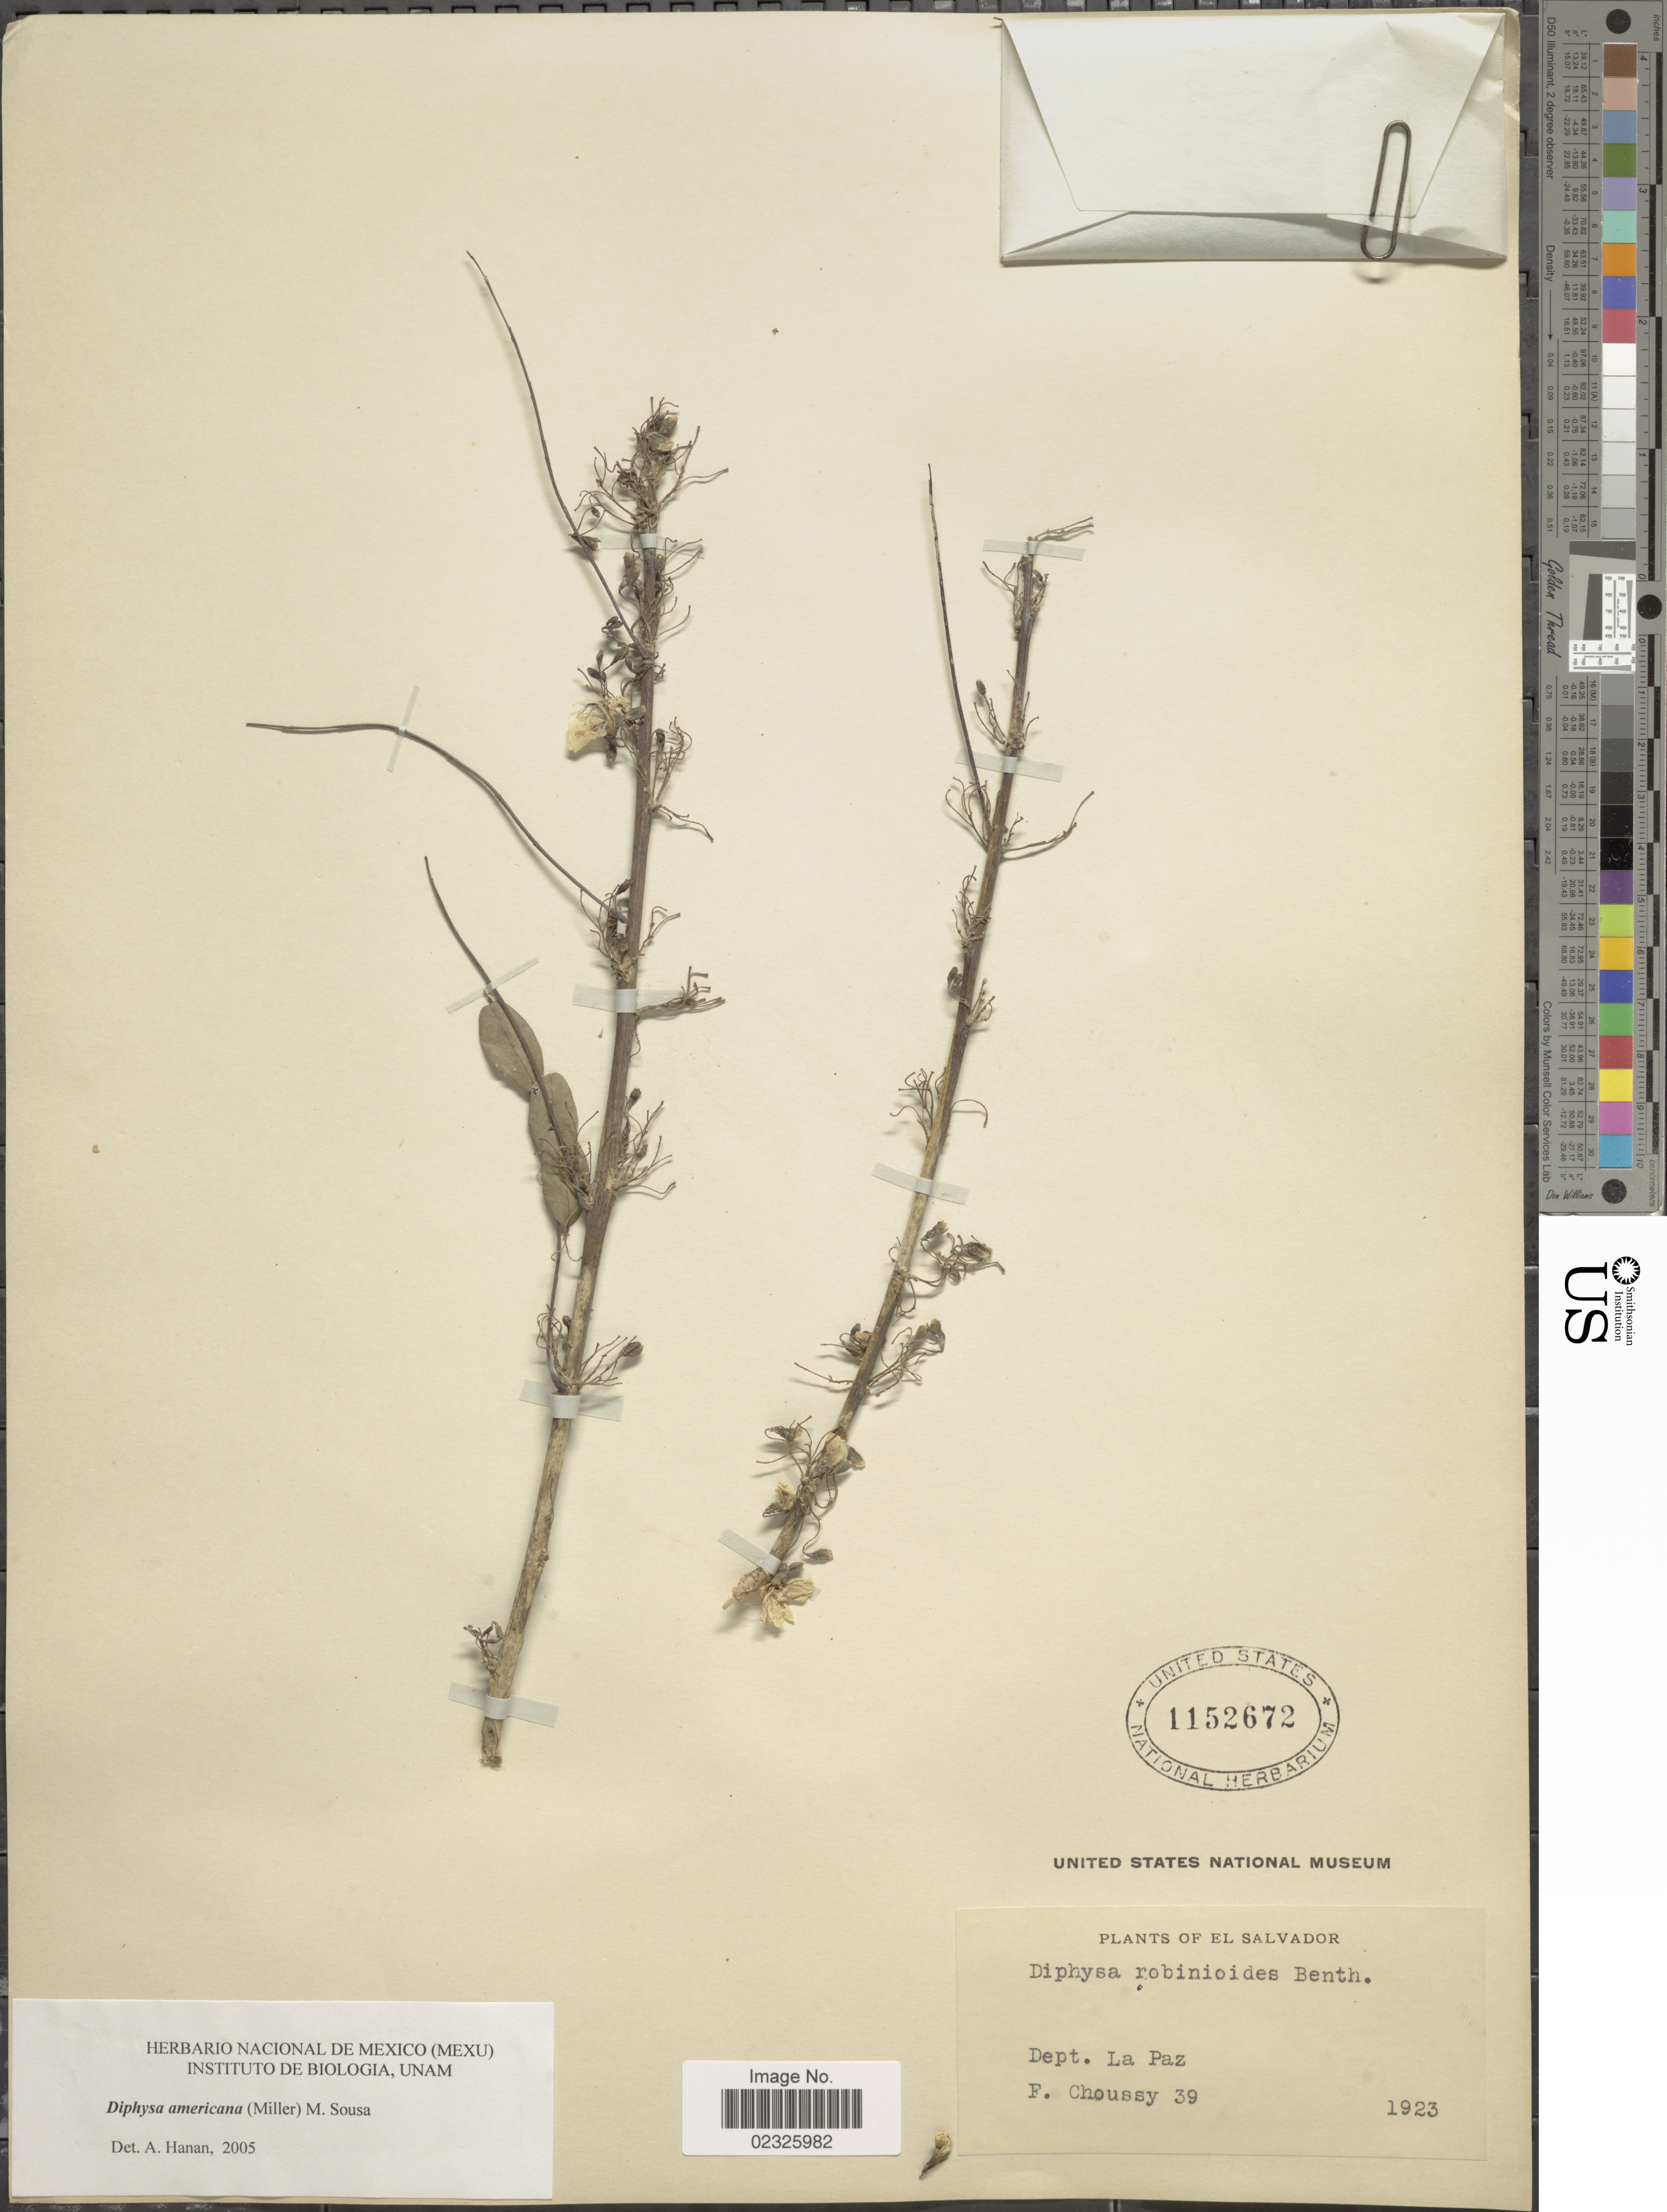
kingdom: Plantae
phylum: Tracheophyta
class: Magnoliopsida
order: Fabales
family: Fabaceae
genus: Diphysa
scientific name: Diphysa americana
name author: (Mill.) M. Sousa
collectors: F. Choussy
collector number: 39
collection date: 1923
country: El Salvador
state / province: La Paz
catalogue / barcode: US 1152672